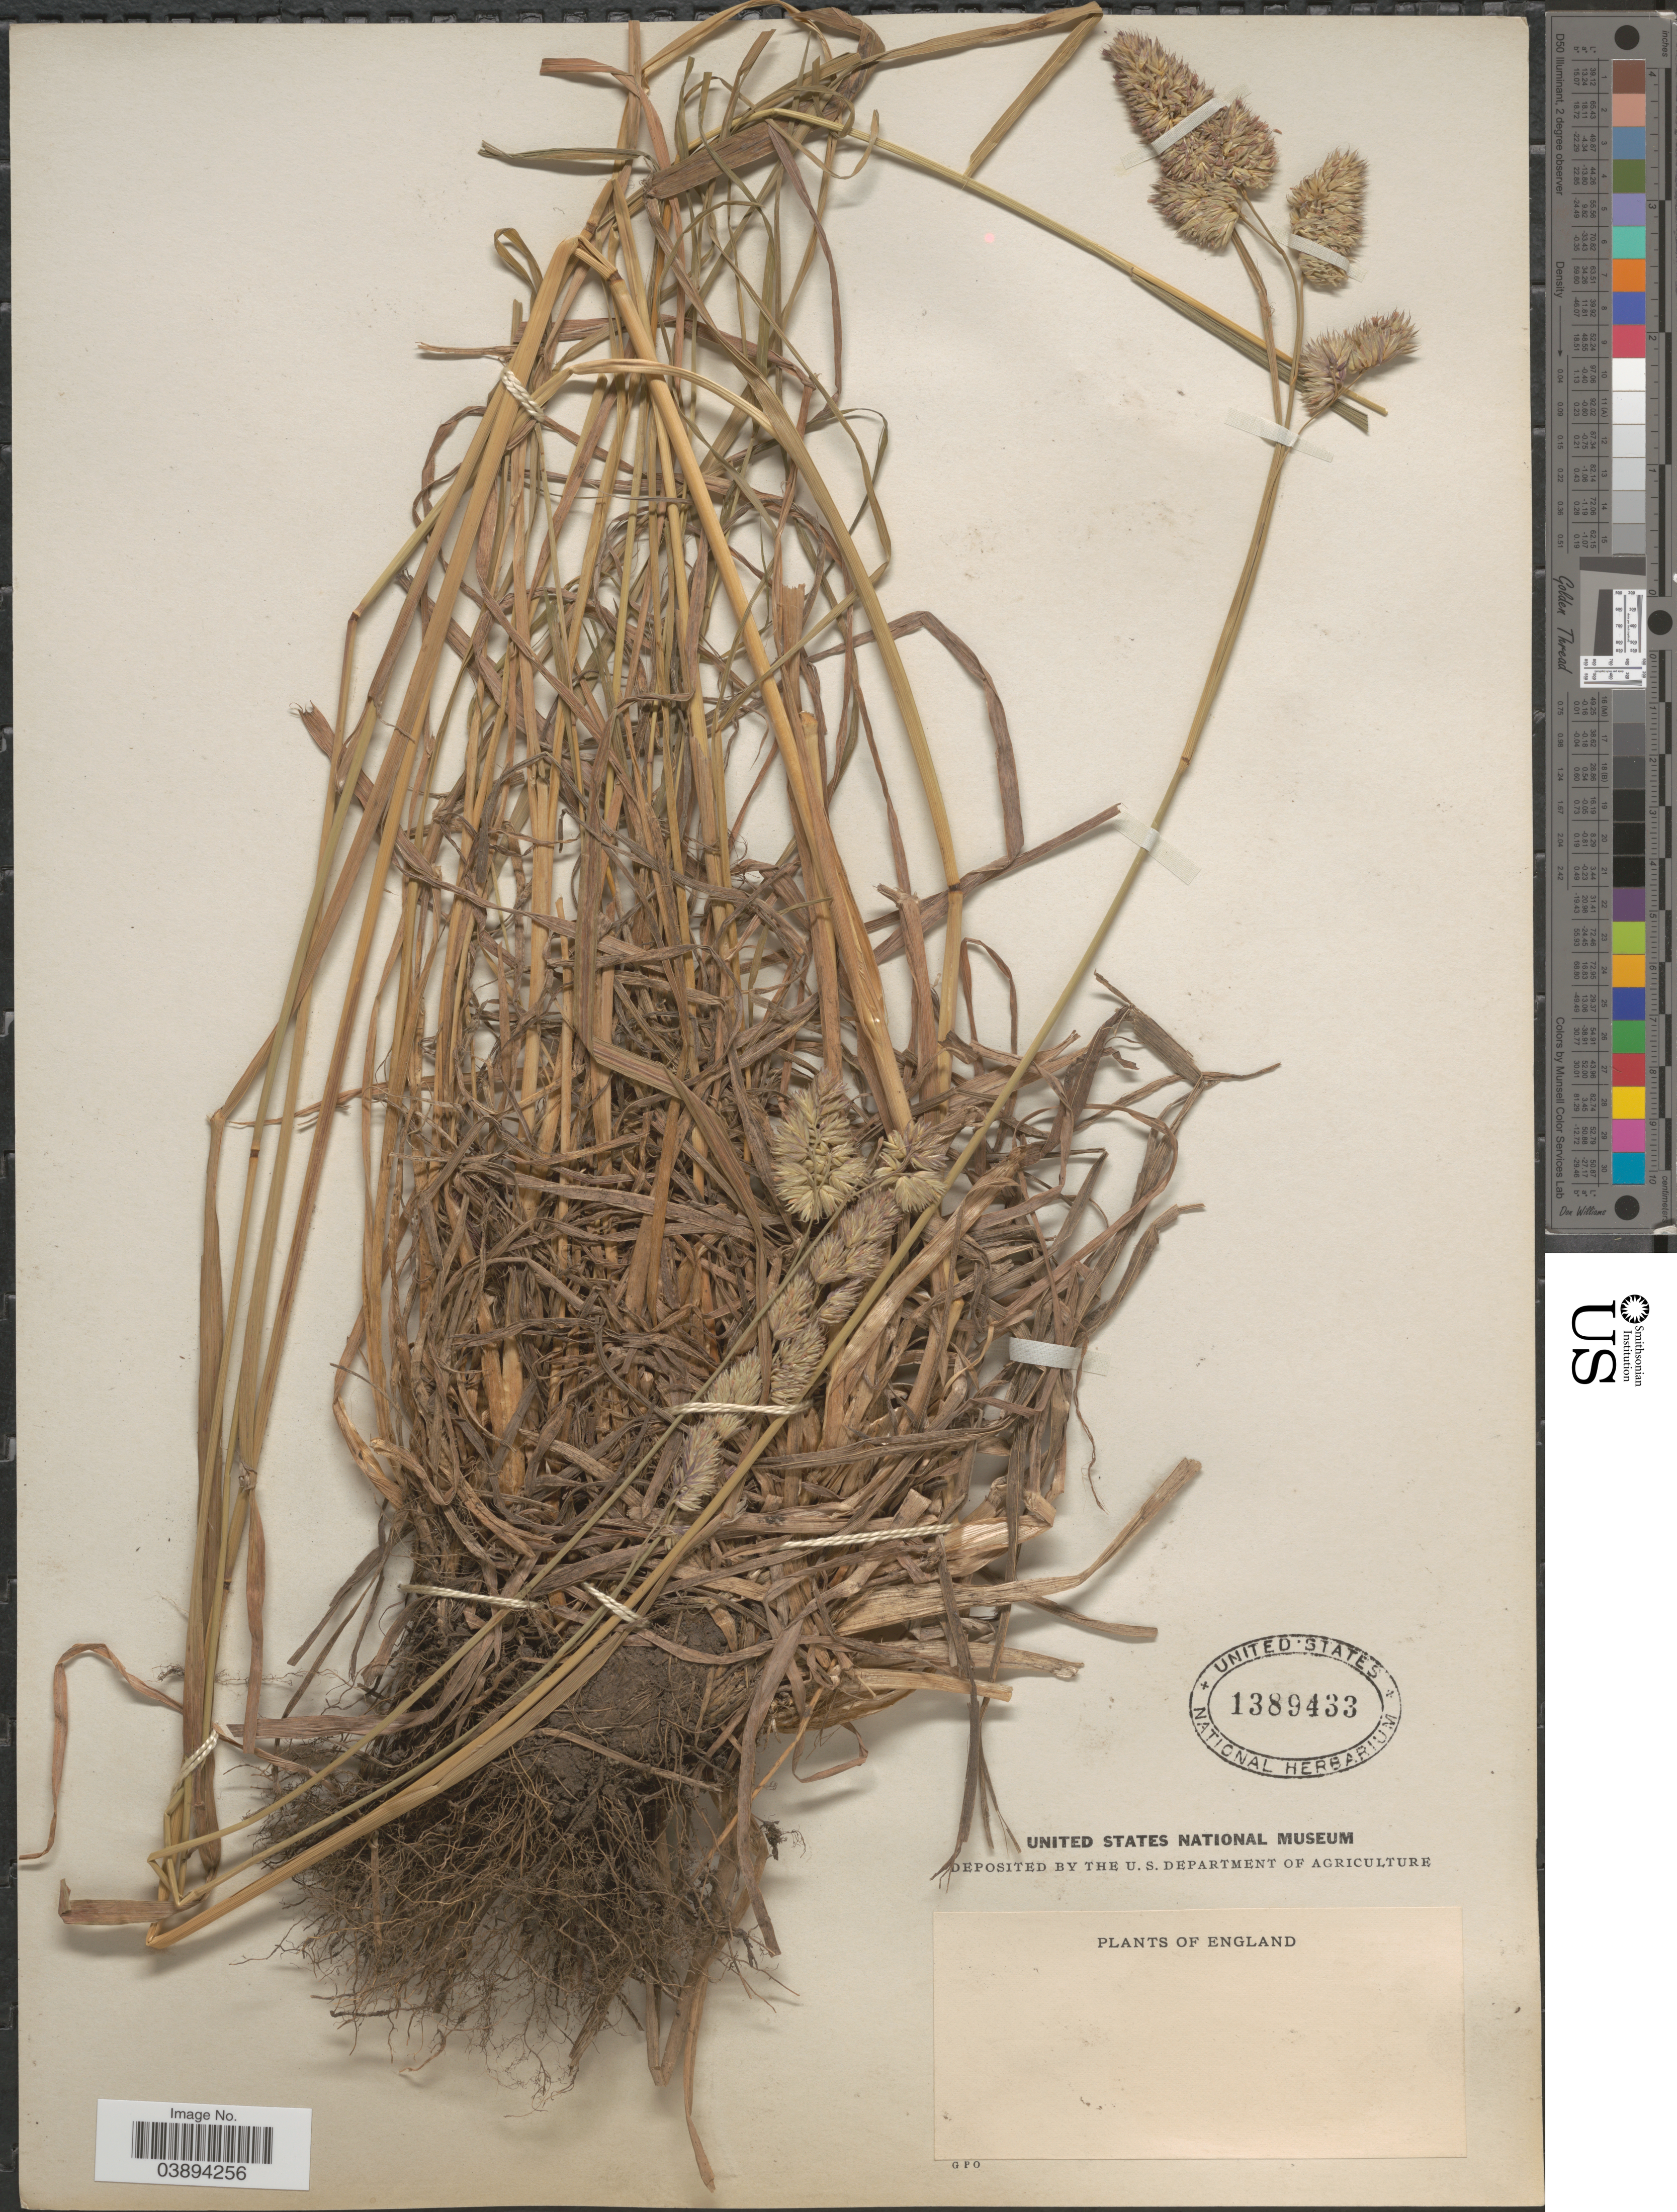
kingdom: Plantae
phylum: Tracheophyta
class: Liliopsida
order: Poales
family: Poaceae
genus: Dactylis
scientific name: Dactylis glomerata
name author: L.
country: United Kingdom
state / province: England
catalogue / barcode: US 1389433